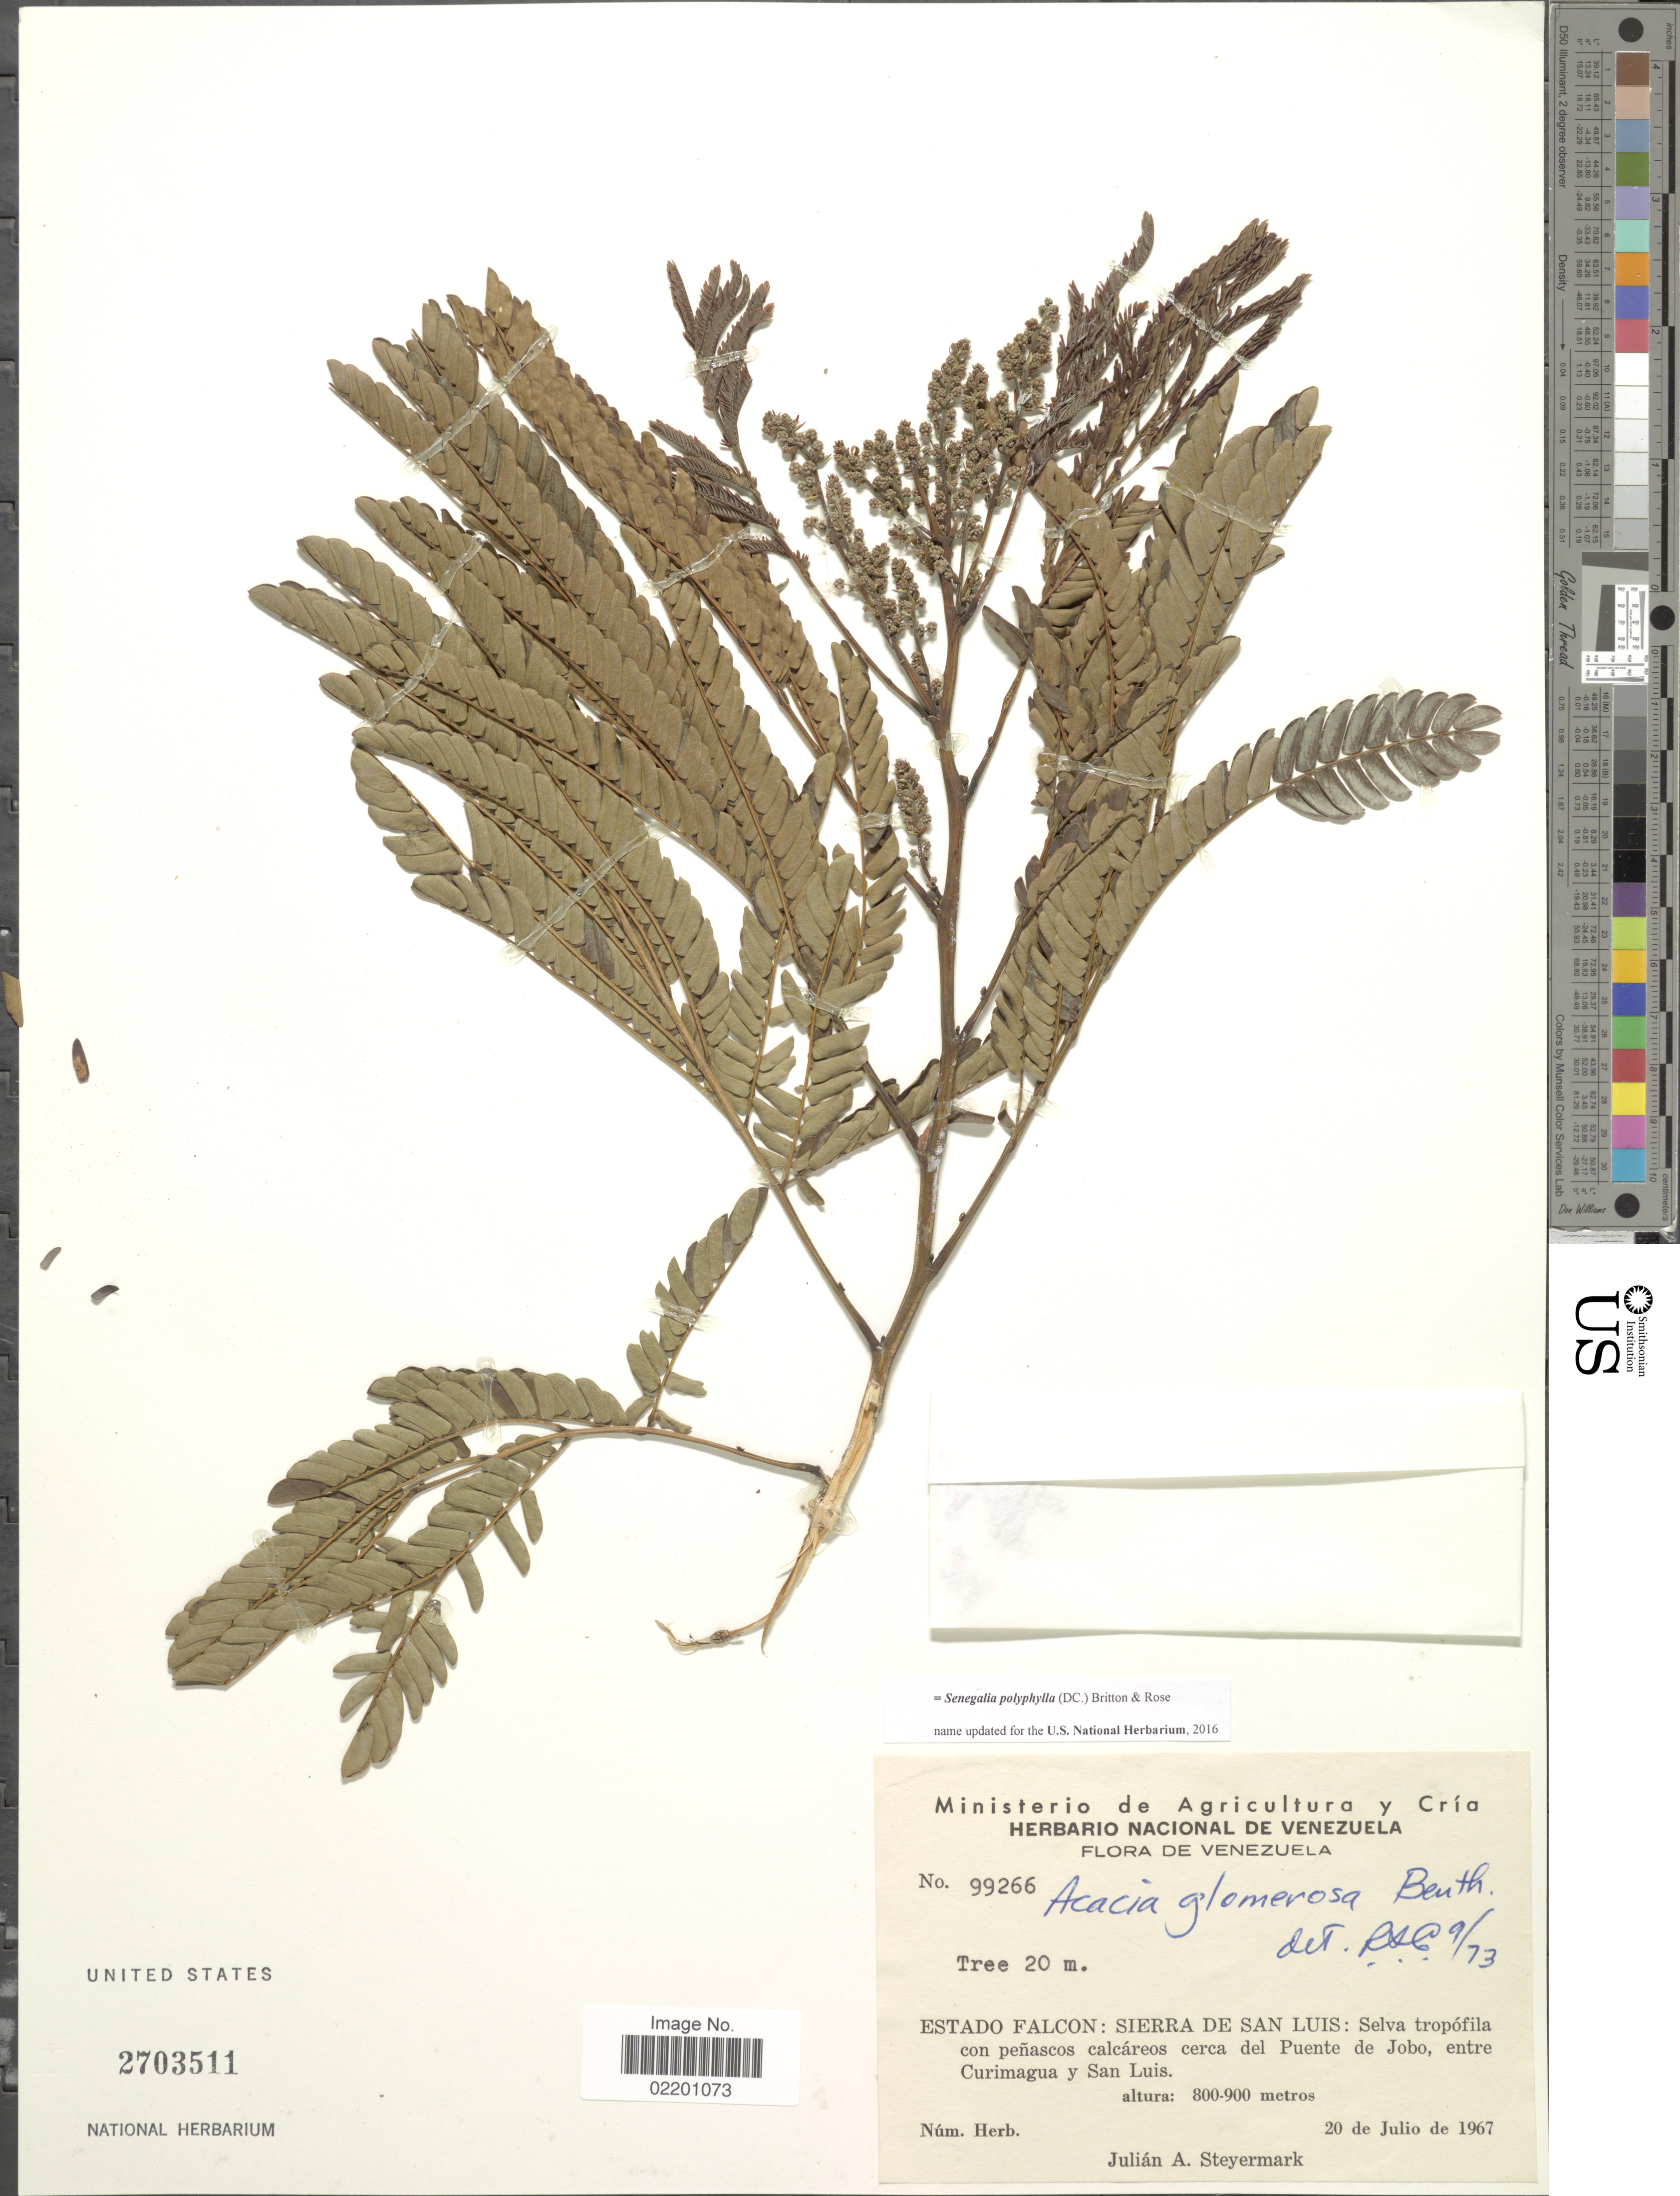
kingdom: Plantae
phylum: Tracheophyta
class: Magnoliopsida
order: Fabales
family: Fabaceae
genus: Senegalia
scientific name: Senegalia polyphylla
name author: (DC.) Britton & Rose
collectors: J. Steyermark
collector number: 99266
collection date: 1967-07-20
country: Venezuela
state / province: Falcón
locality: Estado Falcon: Sierra de San Luis: Selva tropofila con penascos calcareos cerca del Puente de Jobo, entre Curimagua y San Luis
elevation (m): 800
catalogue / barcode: US 2703511